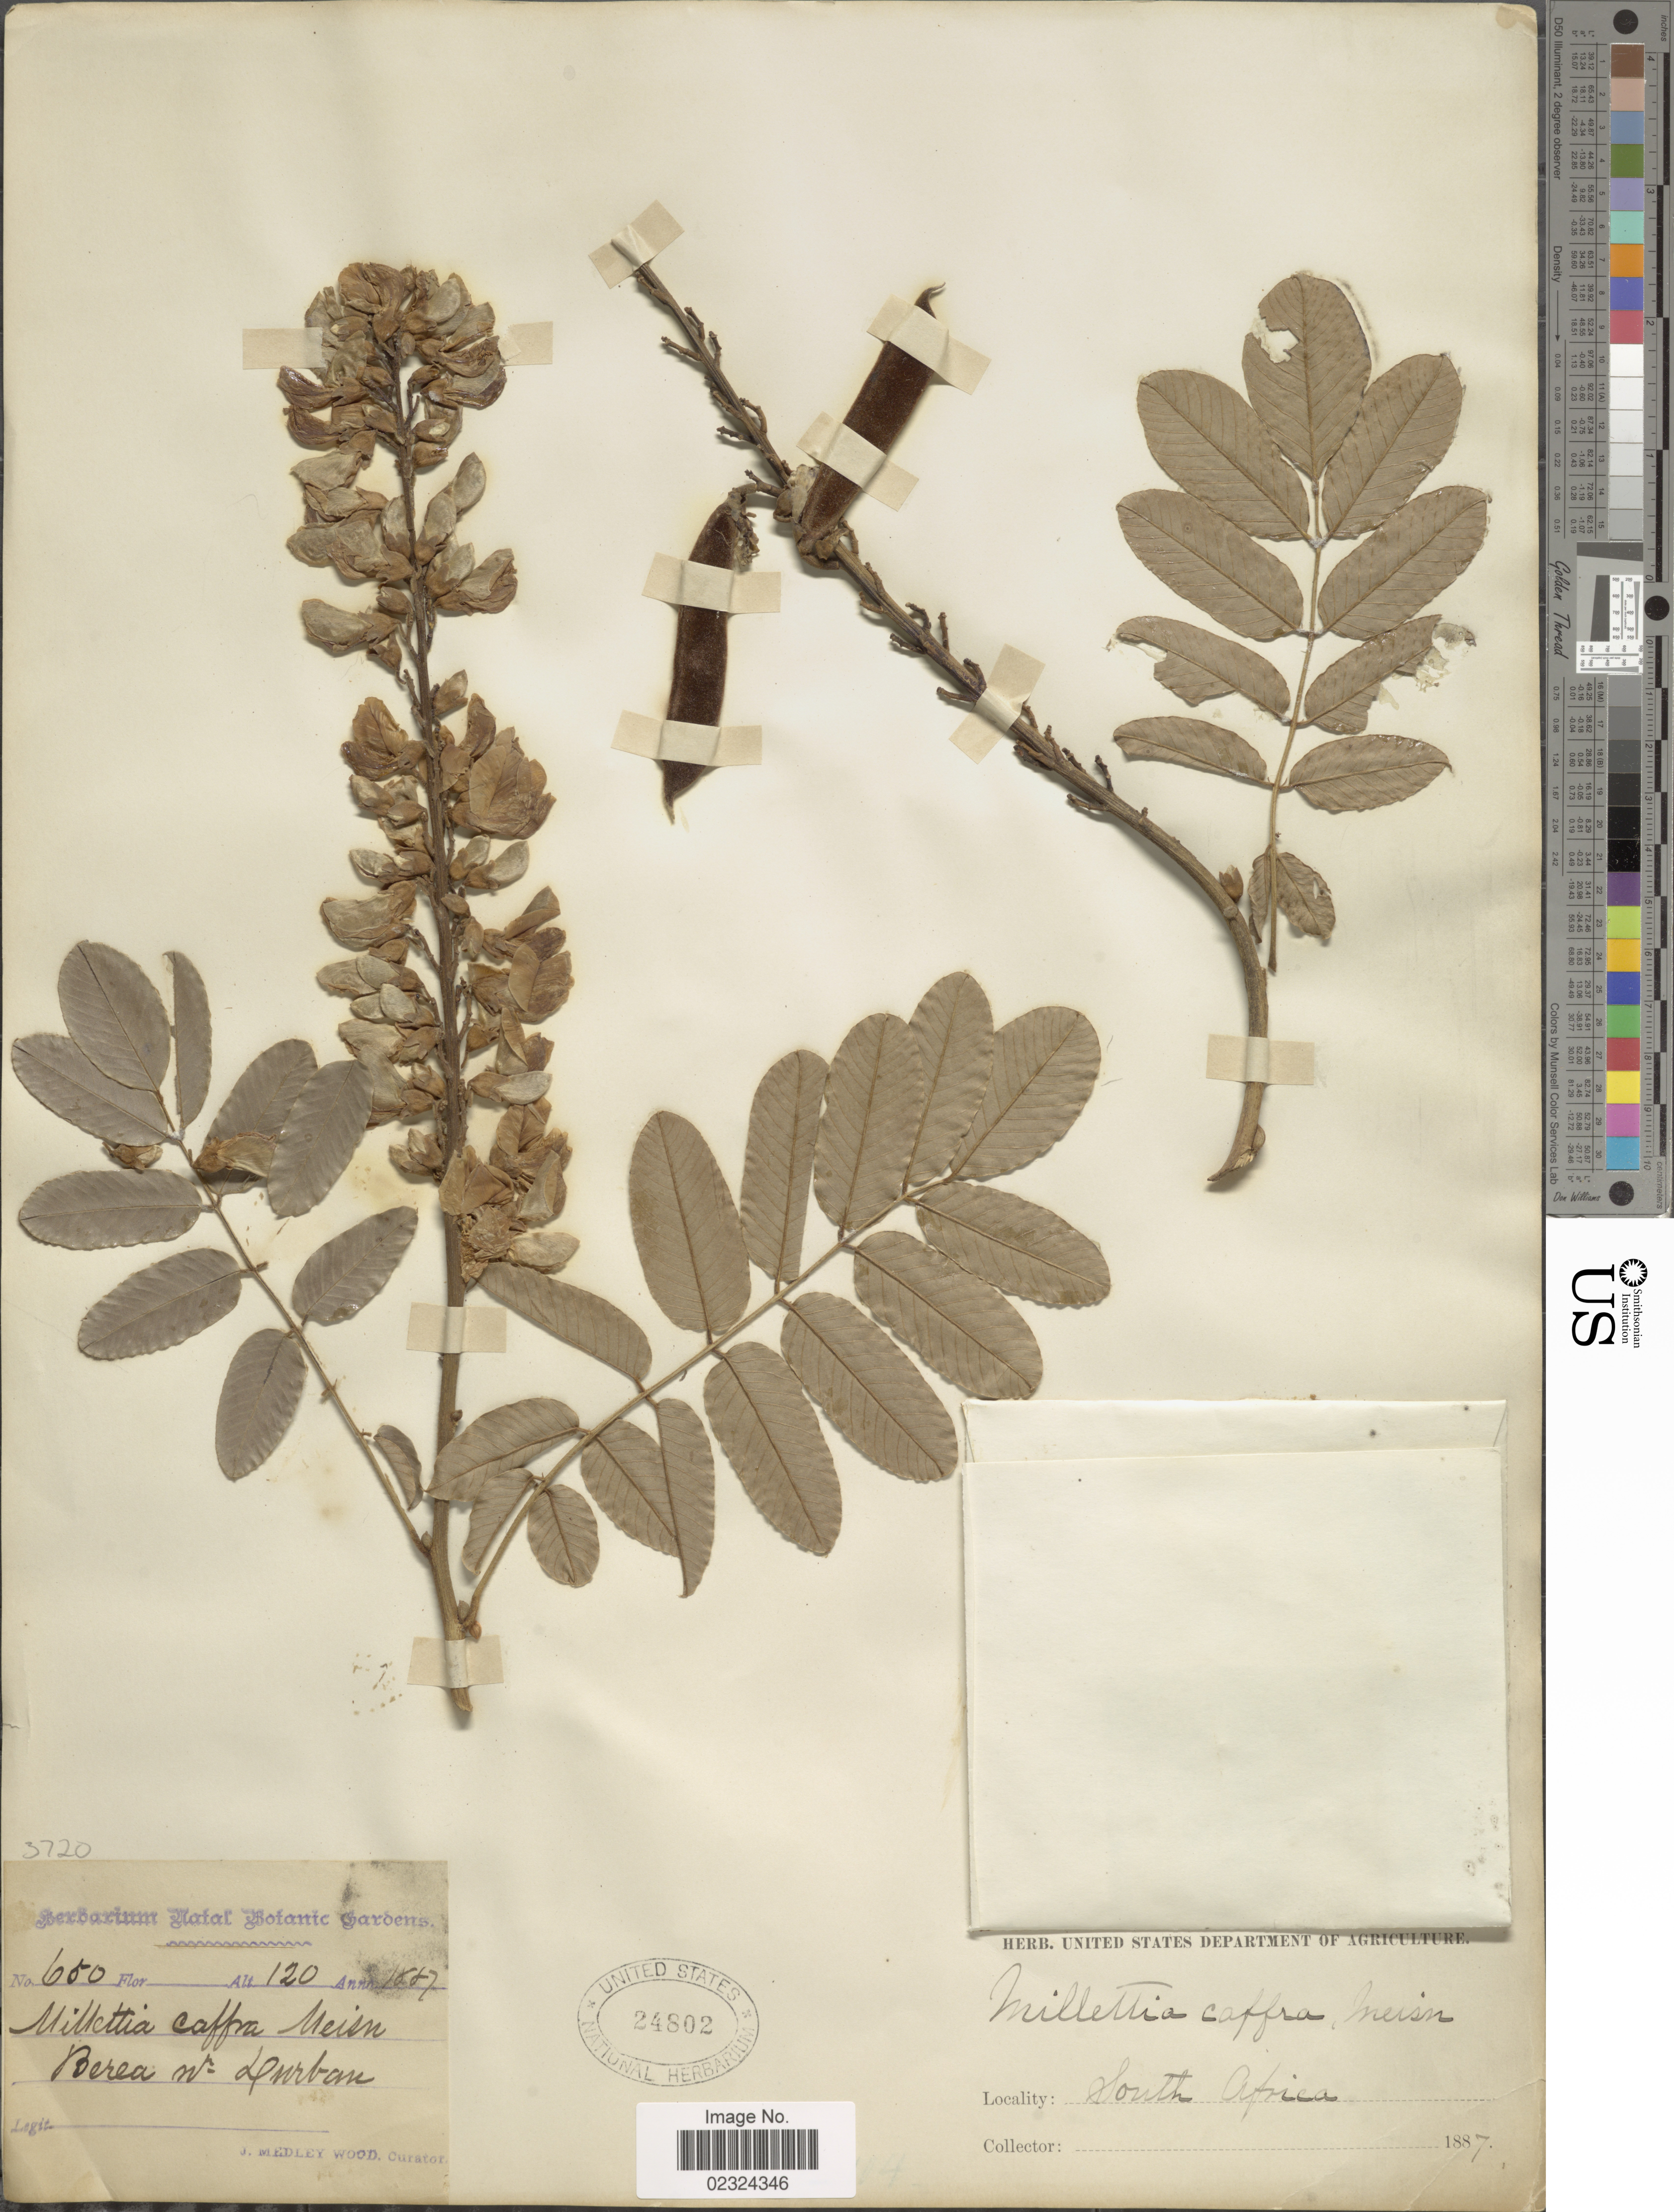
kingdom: Plantae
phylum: Tracheophyta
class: Magnoliopsida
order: Fabales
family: Fabaceae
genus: Millettia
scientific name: Millettia caffra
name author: Meisn.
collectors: J. Medley Wood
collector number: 650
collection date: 1887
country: South Africa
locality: Berea n. Durban.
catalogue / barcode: US 24802